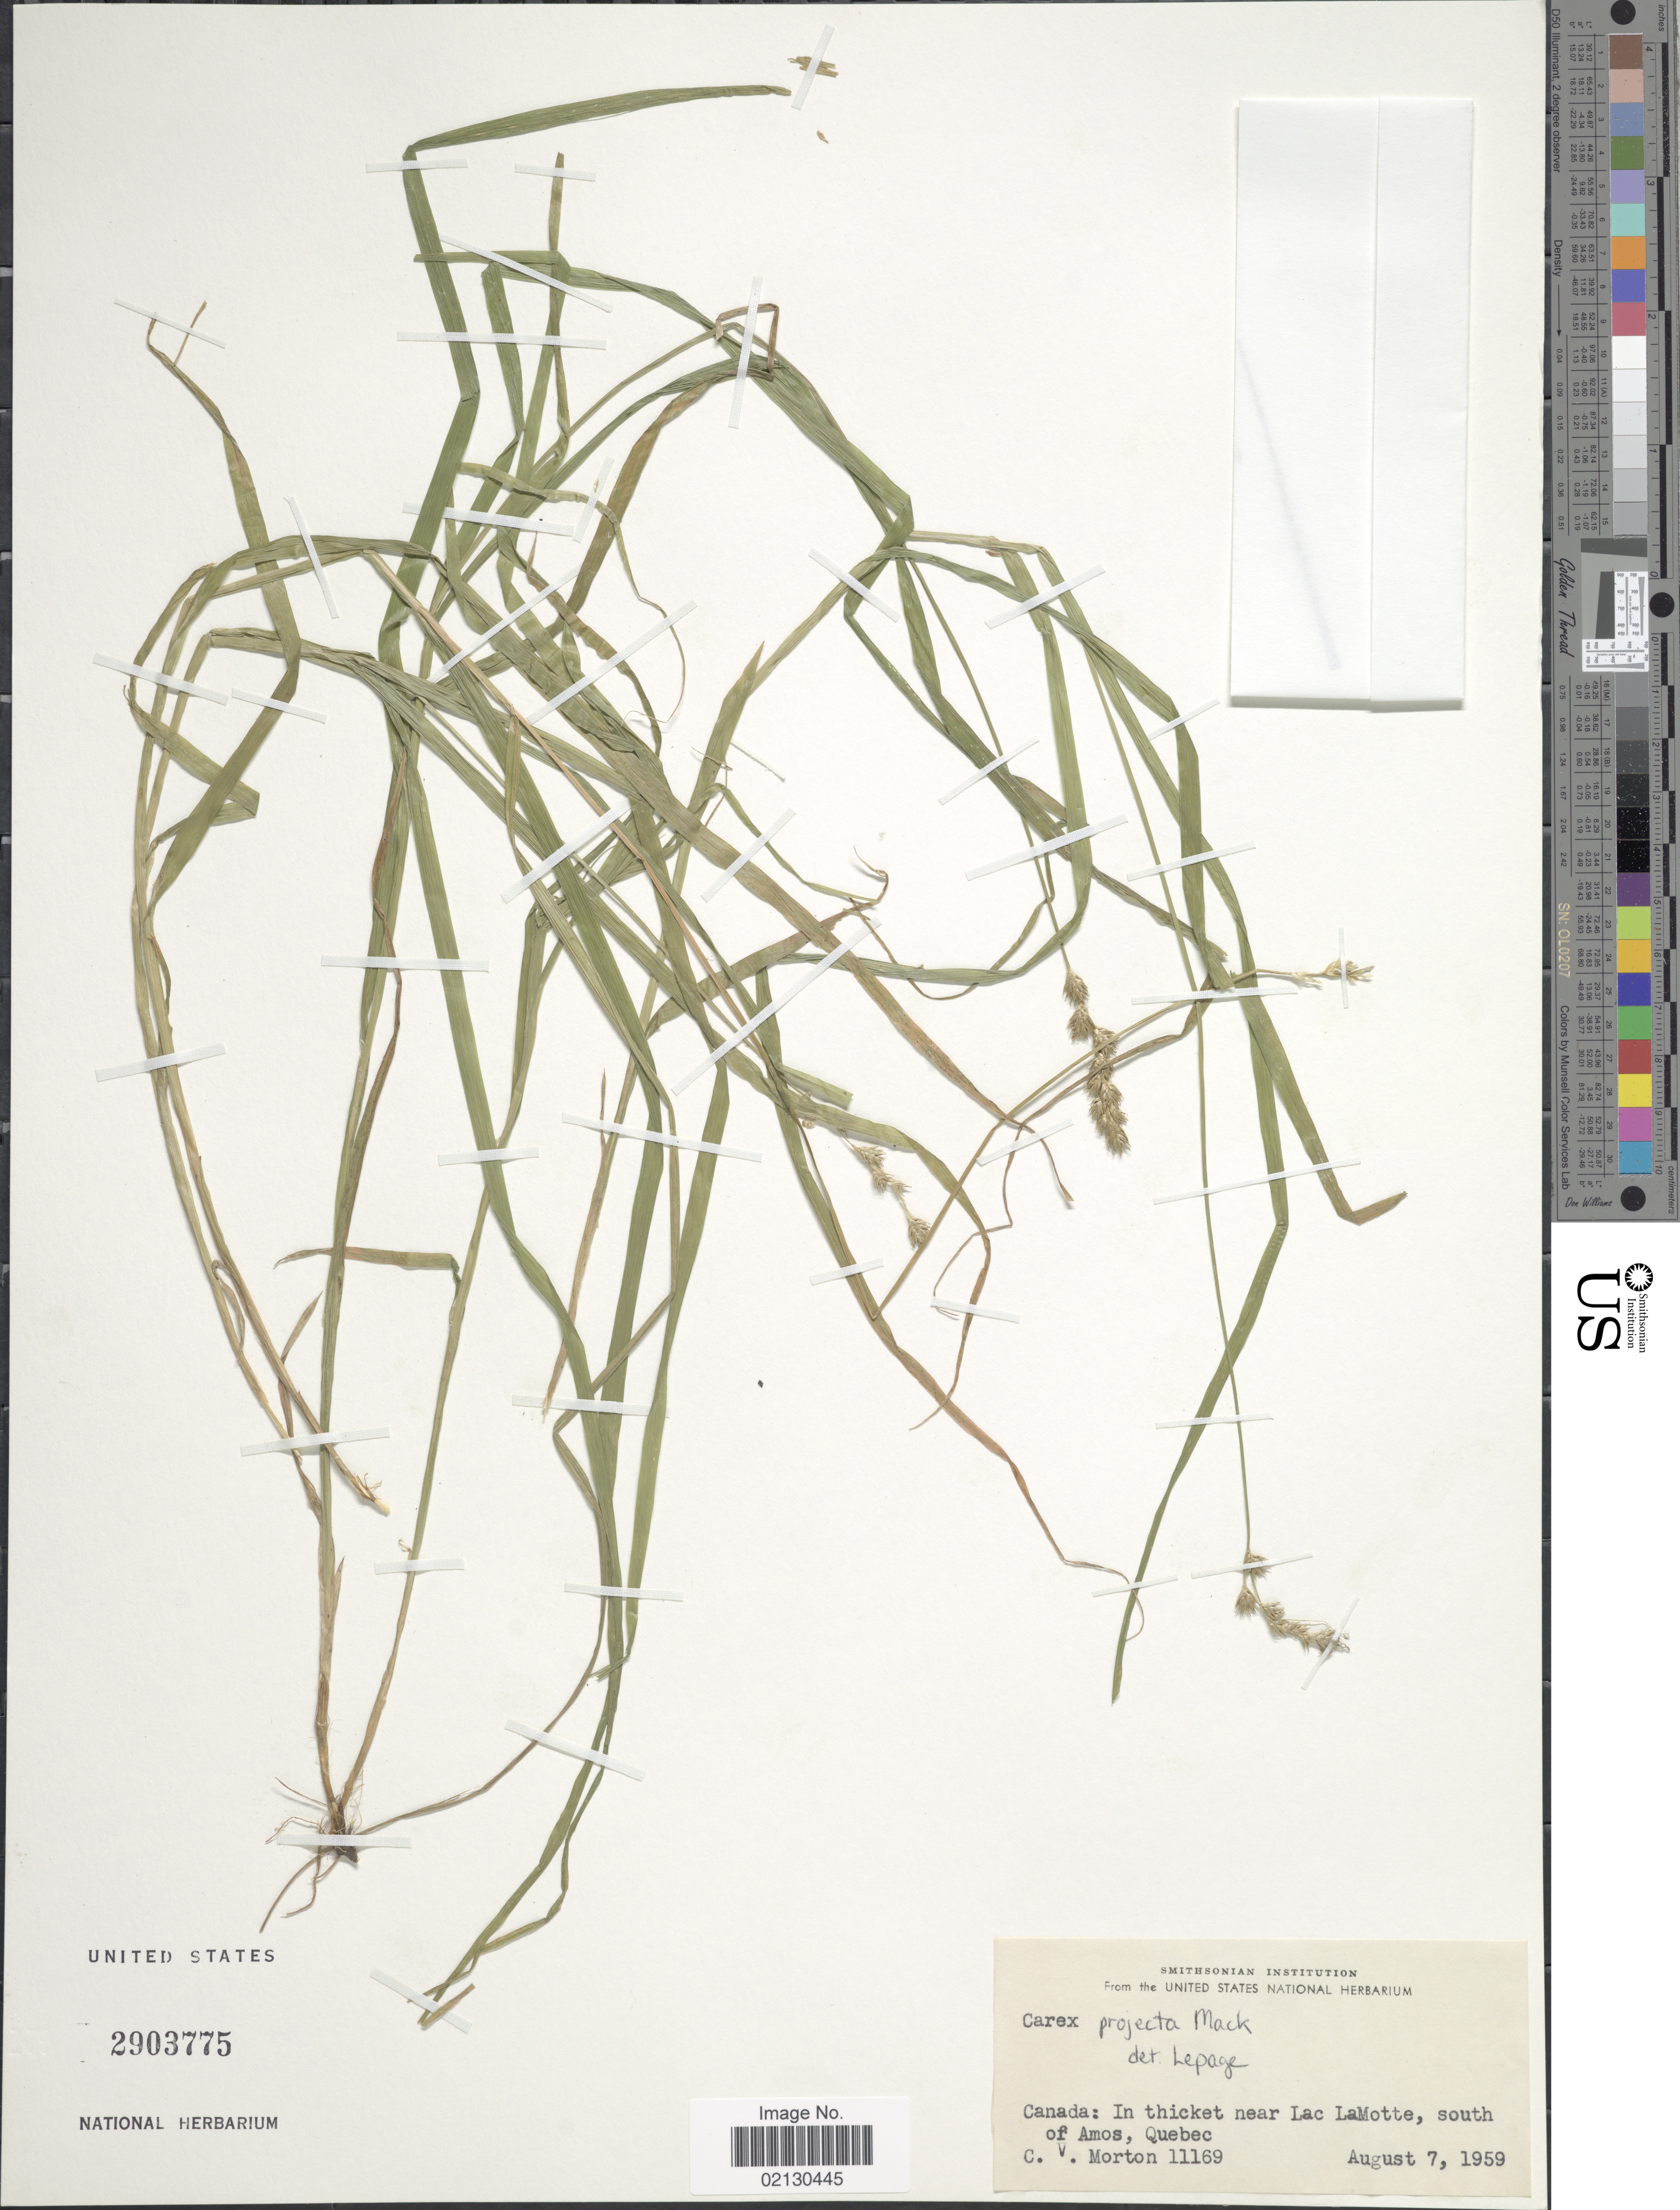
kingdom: Plantae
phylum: Tracheophyta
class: Liliopsida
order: Poales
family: Cyperaceae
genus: Carex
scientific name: Carex projecta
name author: Mack.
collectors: C. V. Morton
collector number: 11169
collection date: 1959-08-07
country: Canada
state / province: Quebec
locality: Near Lac LaMotte, south of Amos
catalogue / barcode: US 2903775